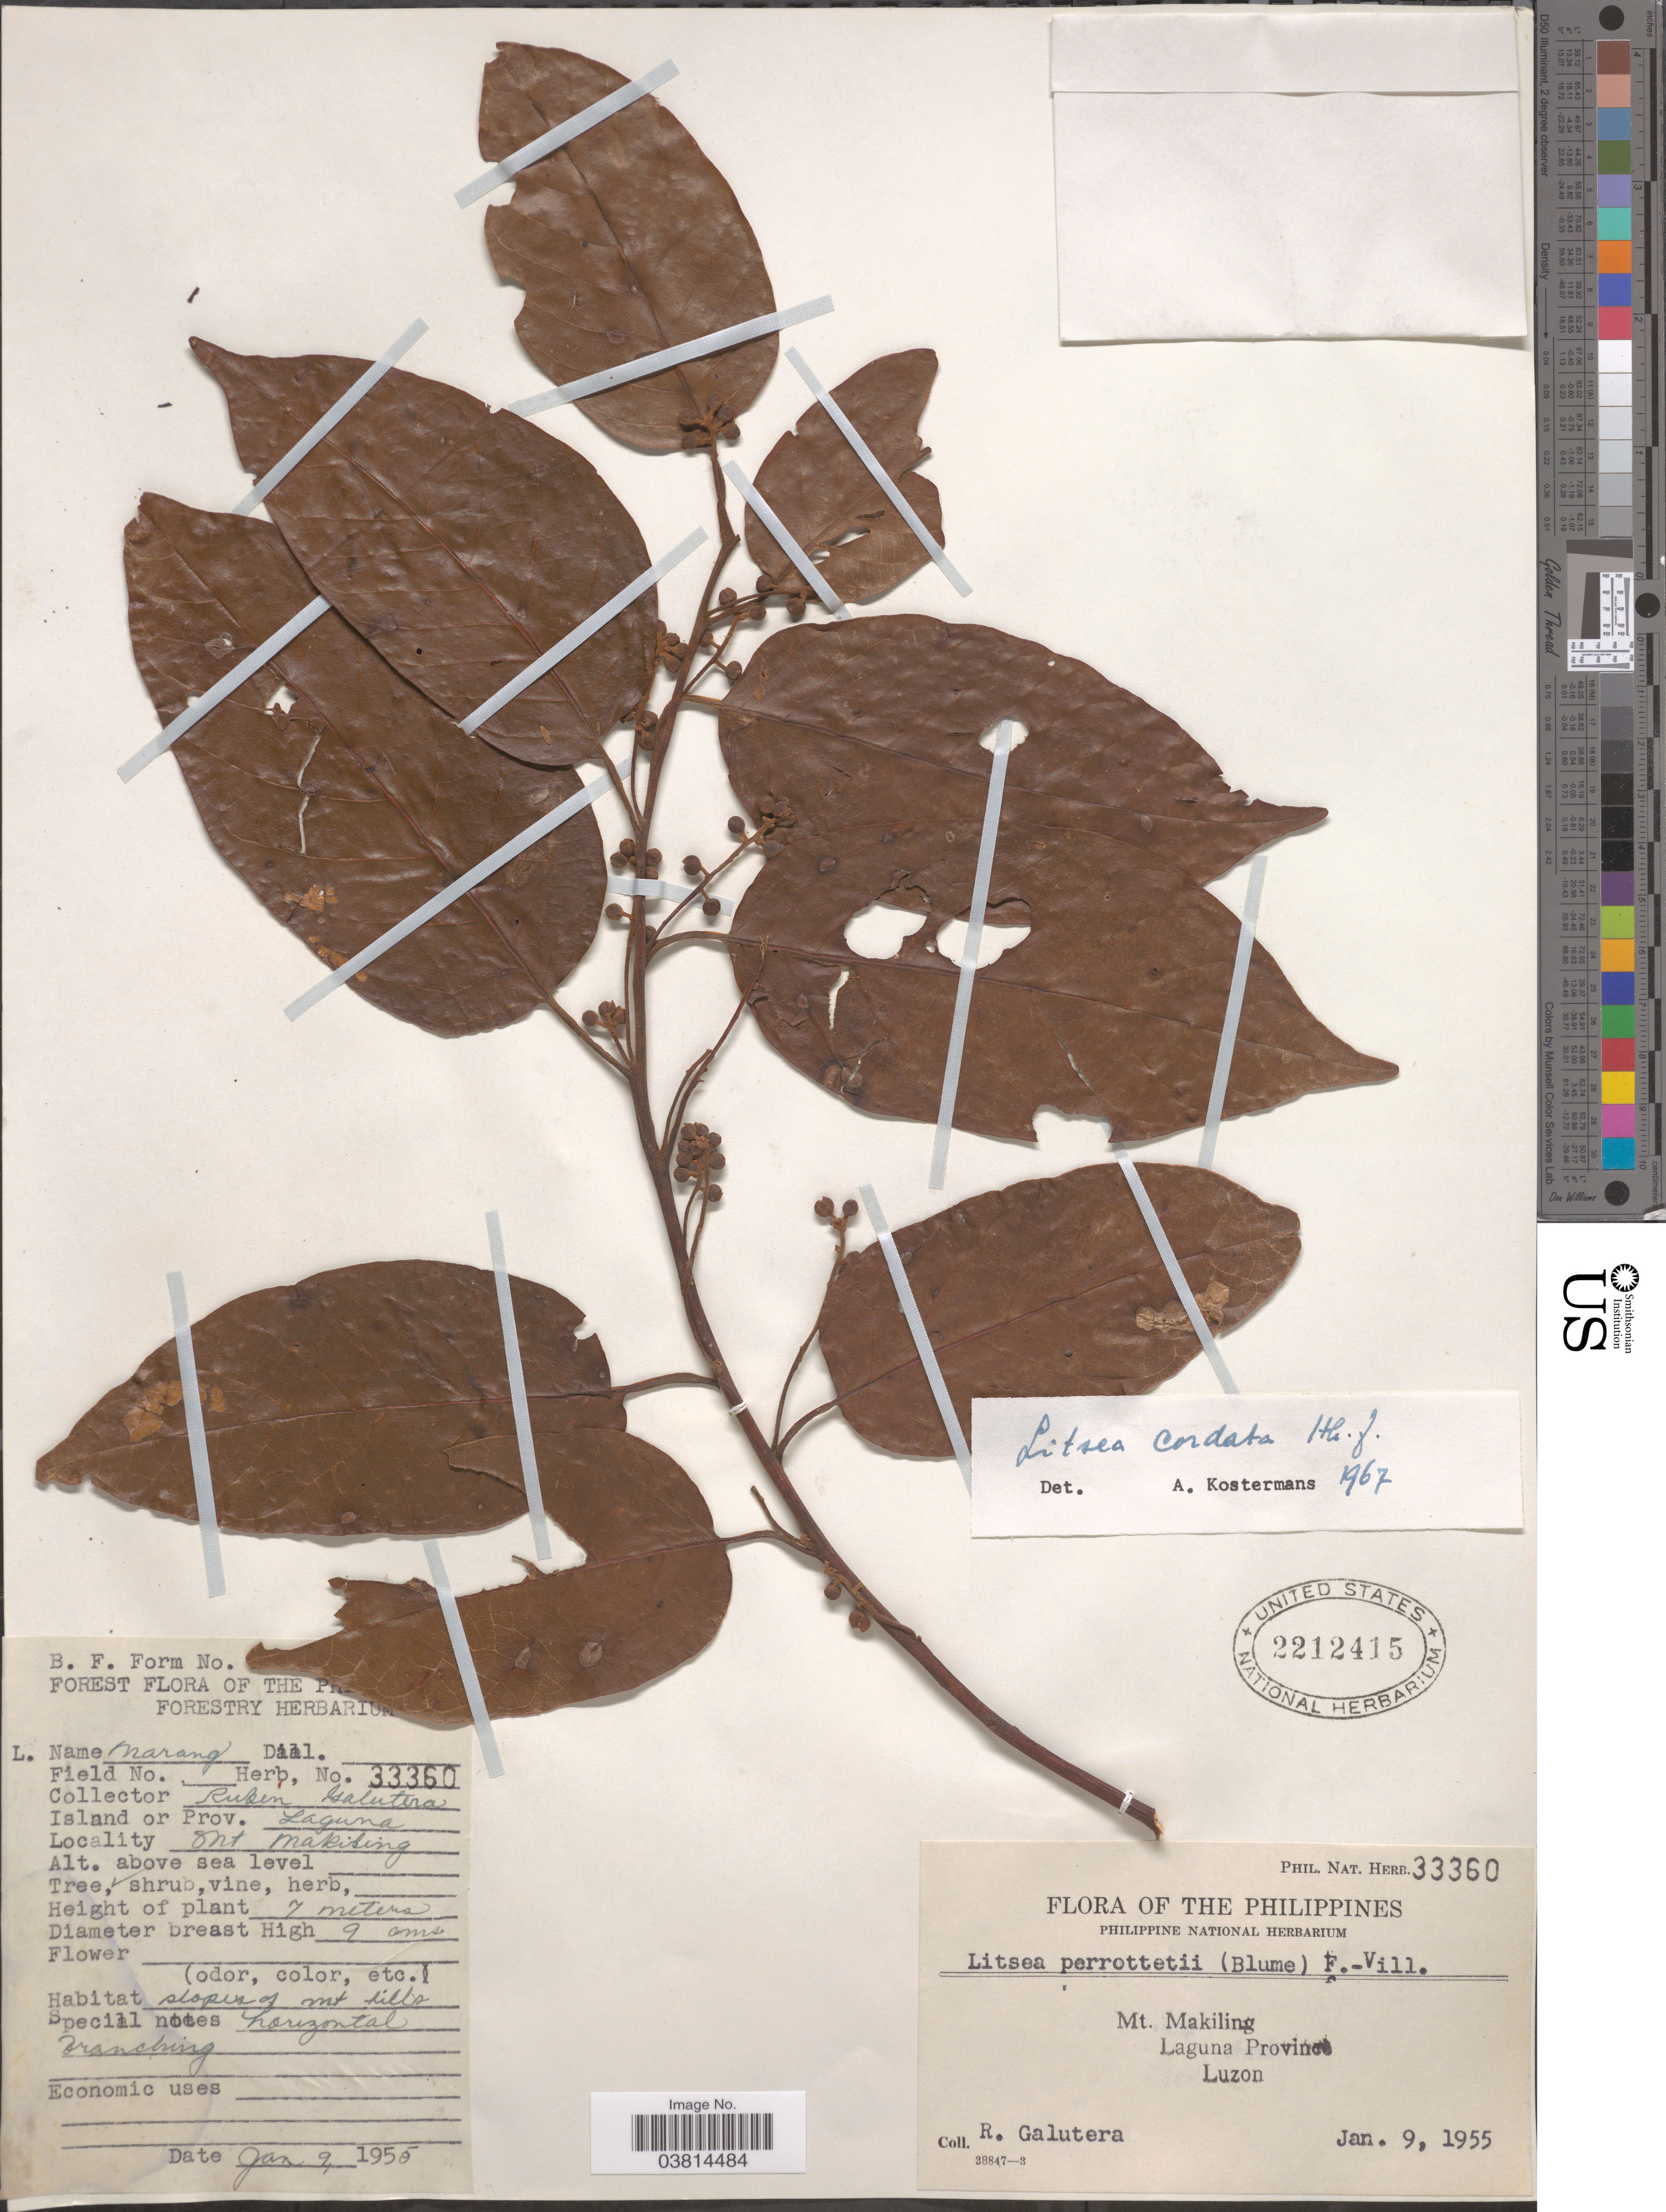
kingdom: Plantae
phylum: Tracheophyta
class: Magnoliopsida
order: Laurales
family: Lauraceae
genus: Litsea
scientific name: Litsea cordata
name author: Hook. f.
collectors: R. Galutera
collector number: Phil.Nat.Herb. 33360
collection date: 1955-01-09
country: Philippines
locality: Mt. Makiling. Laguna Province. Luzon.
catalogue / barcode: US 2212415